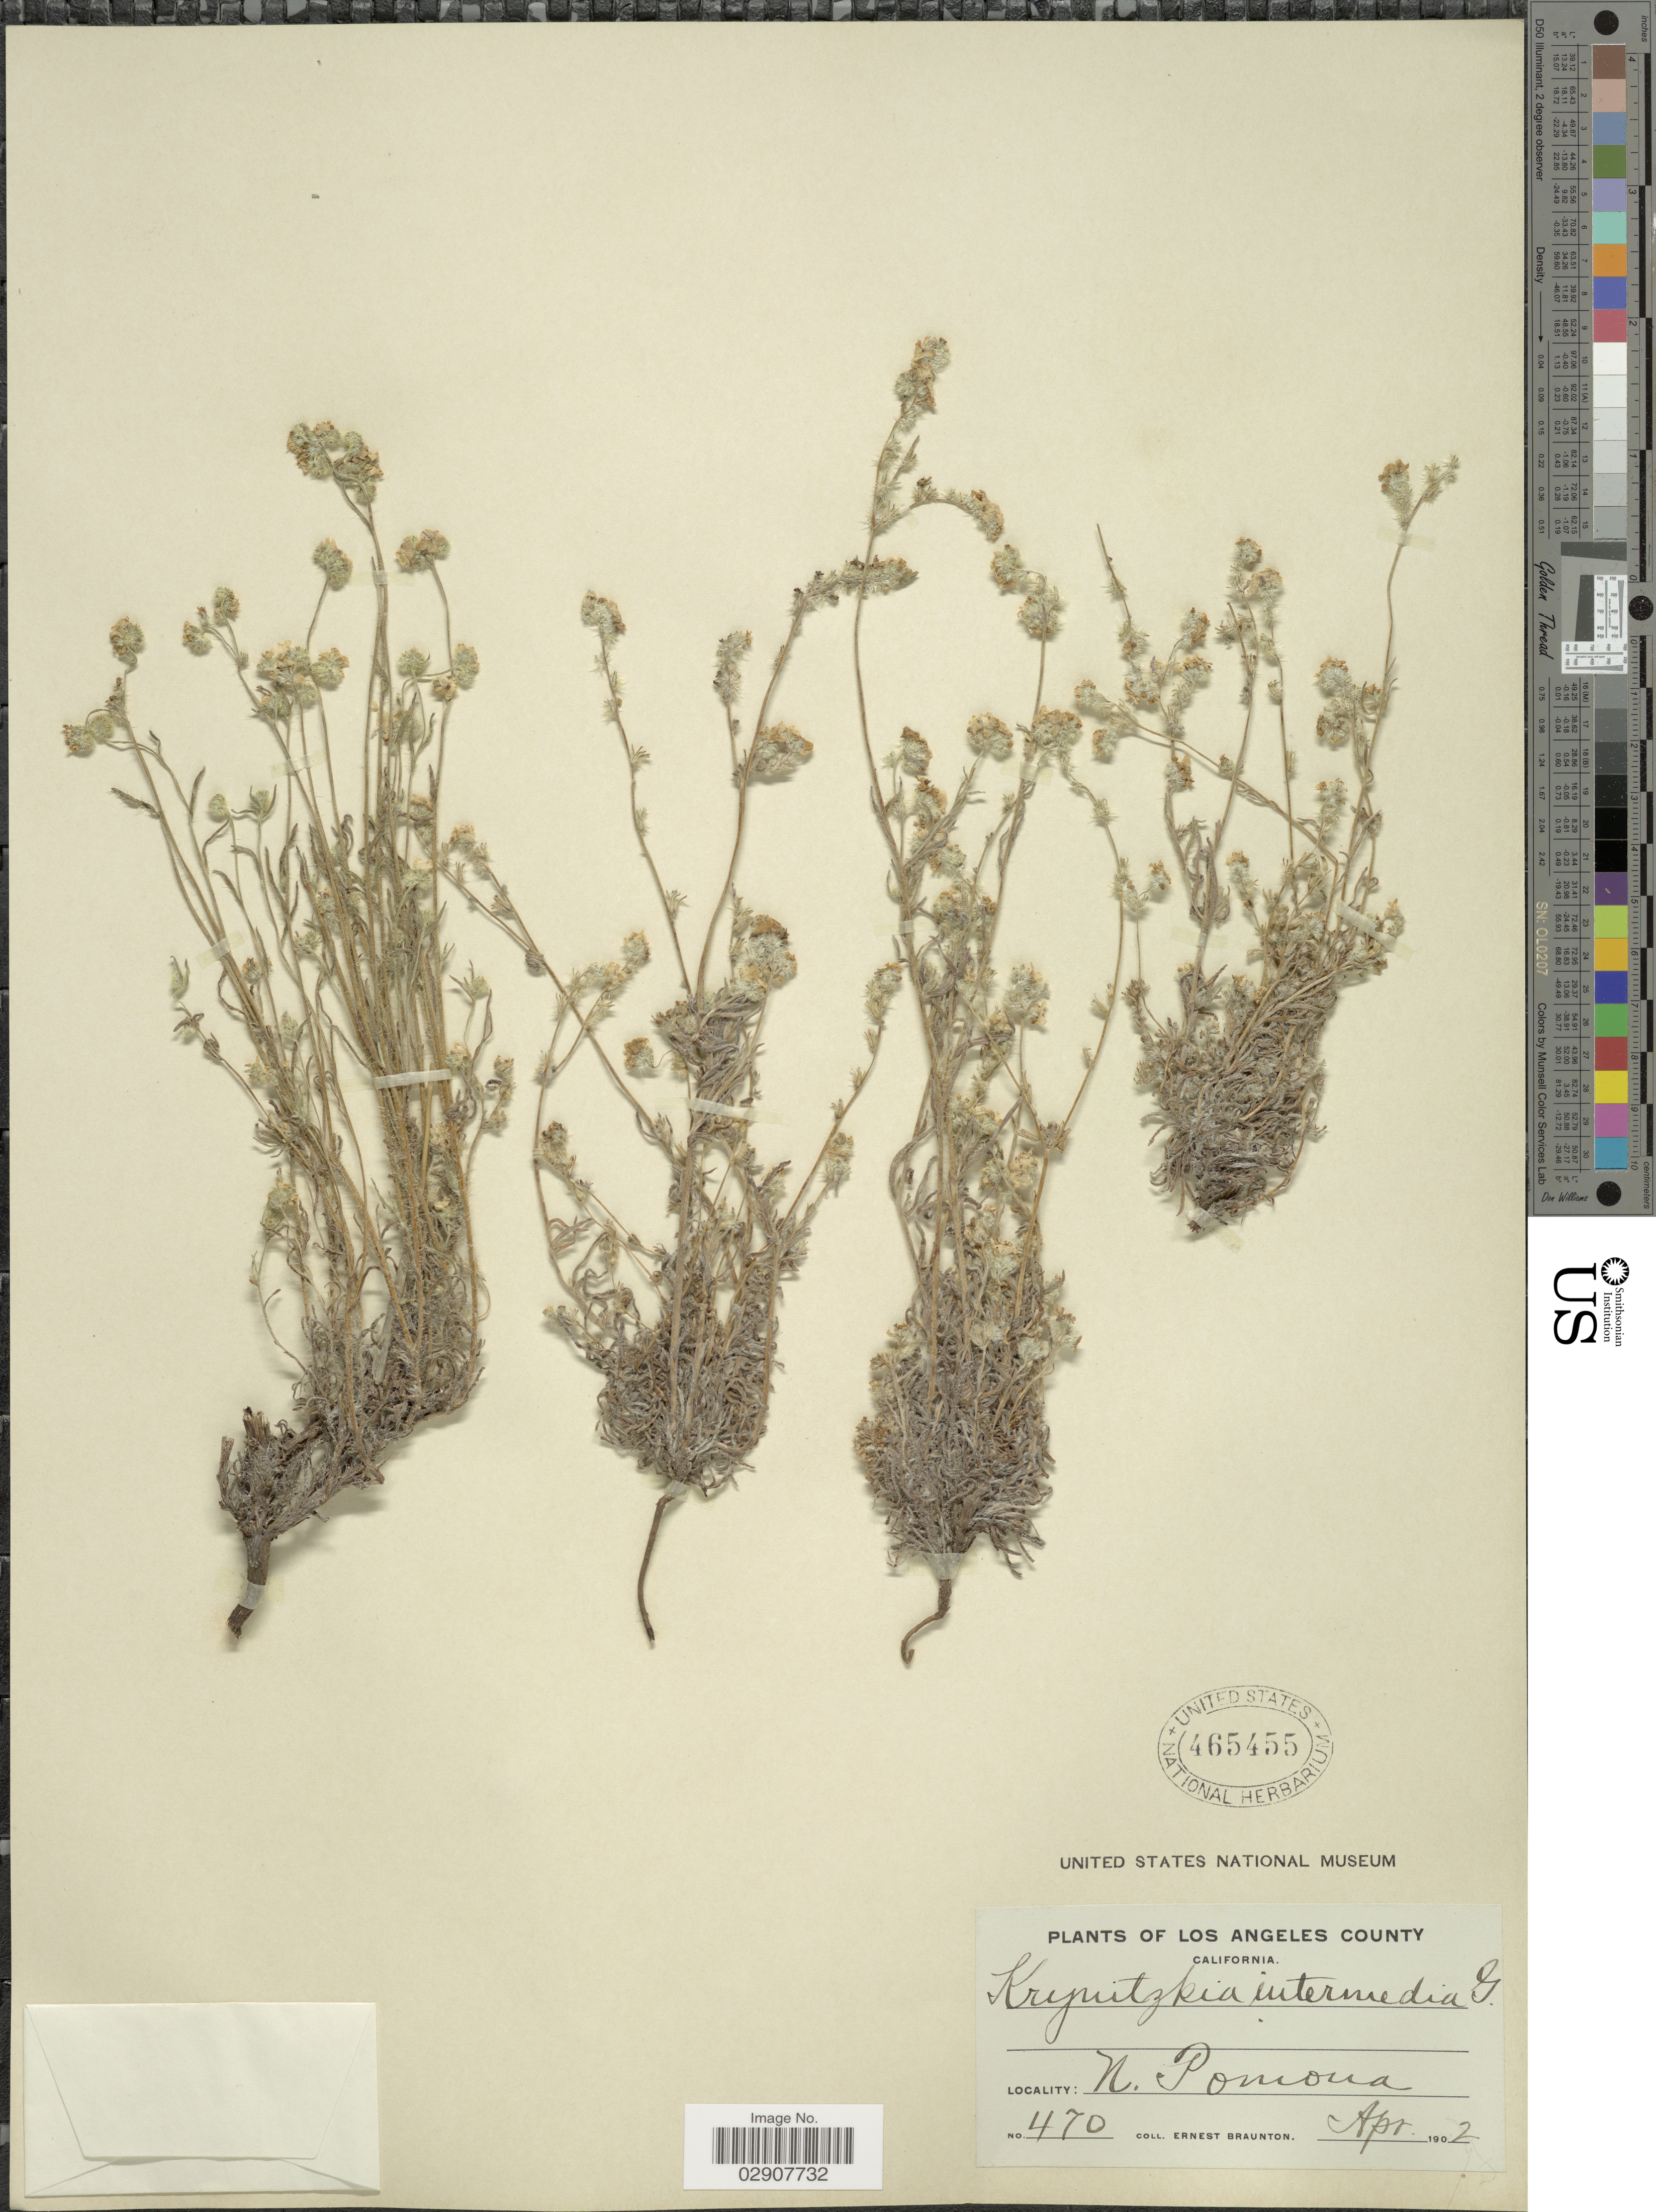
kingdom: Plantae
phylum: Tracheophyta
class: Magnoliopsida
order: Boraginales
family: Boraginaceae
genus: Cryptantha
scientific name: Cryptantha intermedia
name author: (A. Gray) Greene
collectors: E. Braunton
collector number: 470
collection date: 1902-04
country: United States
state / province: California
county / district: Los Angeles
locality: Los Angeles County, N. Pomona.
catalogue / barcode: US 465455